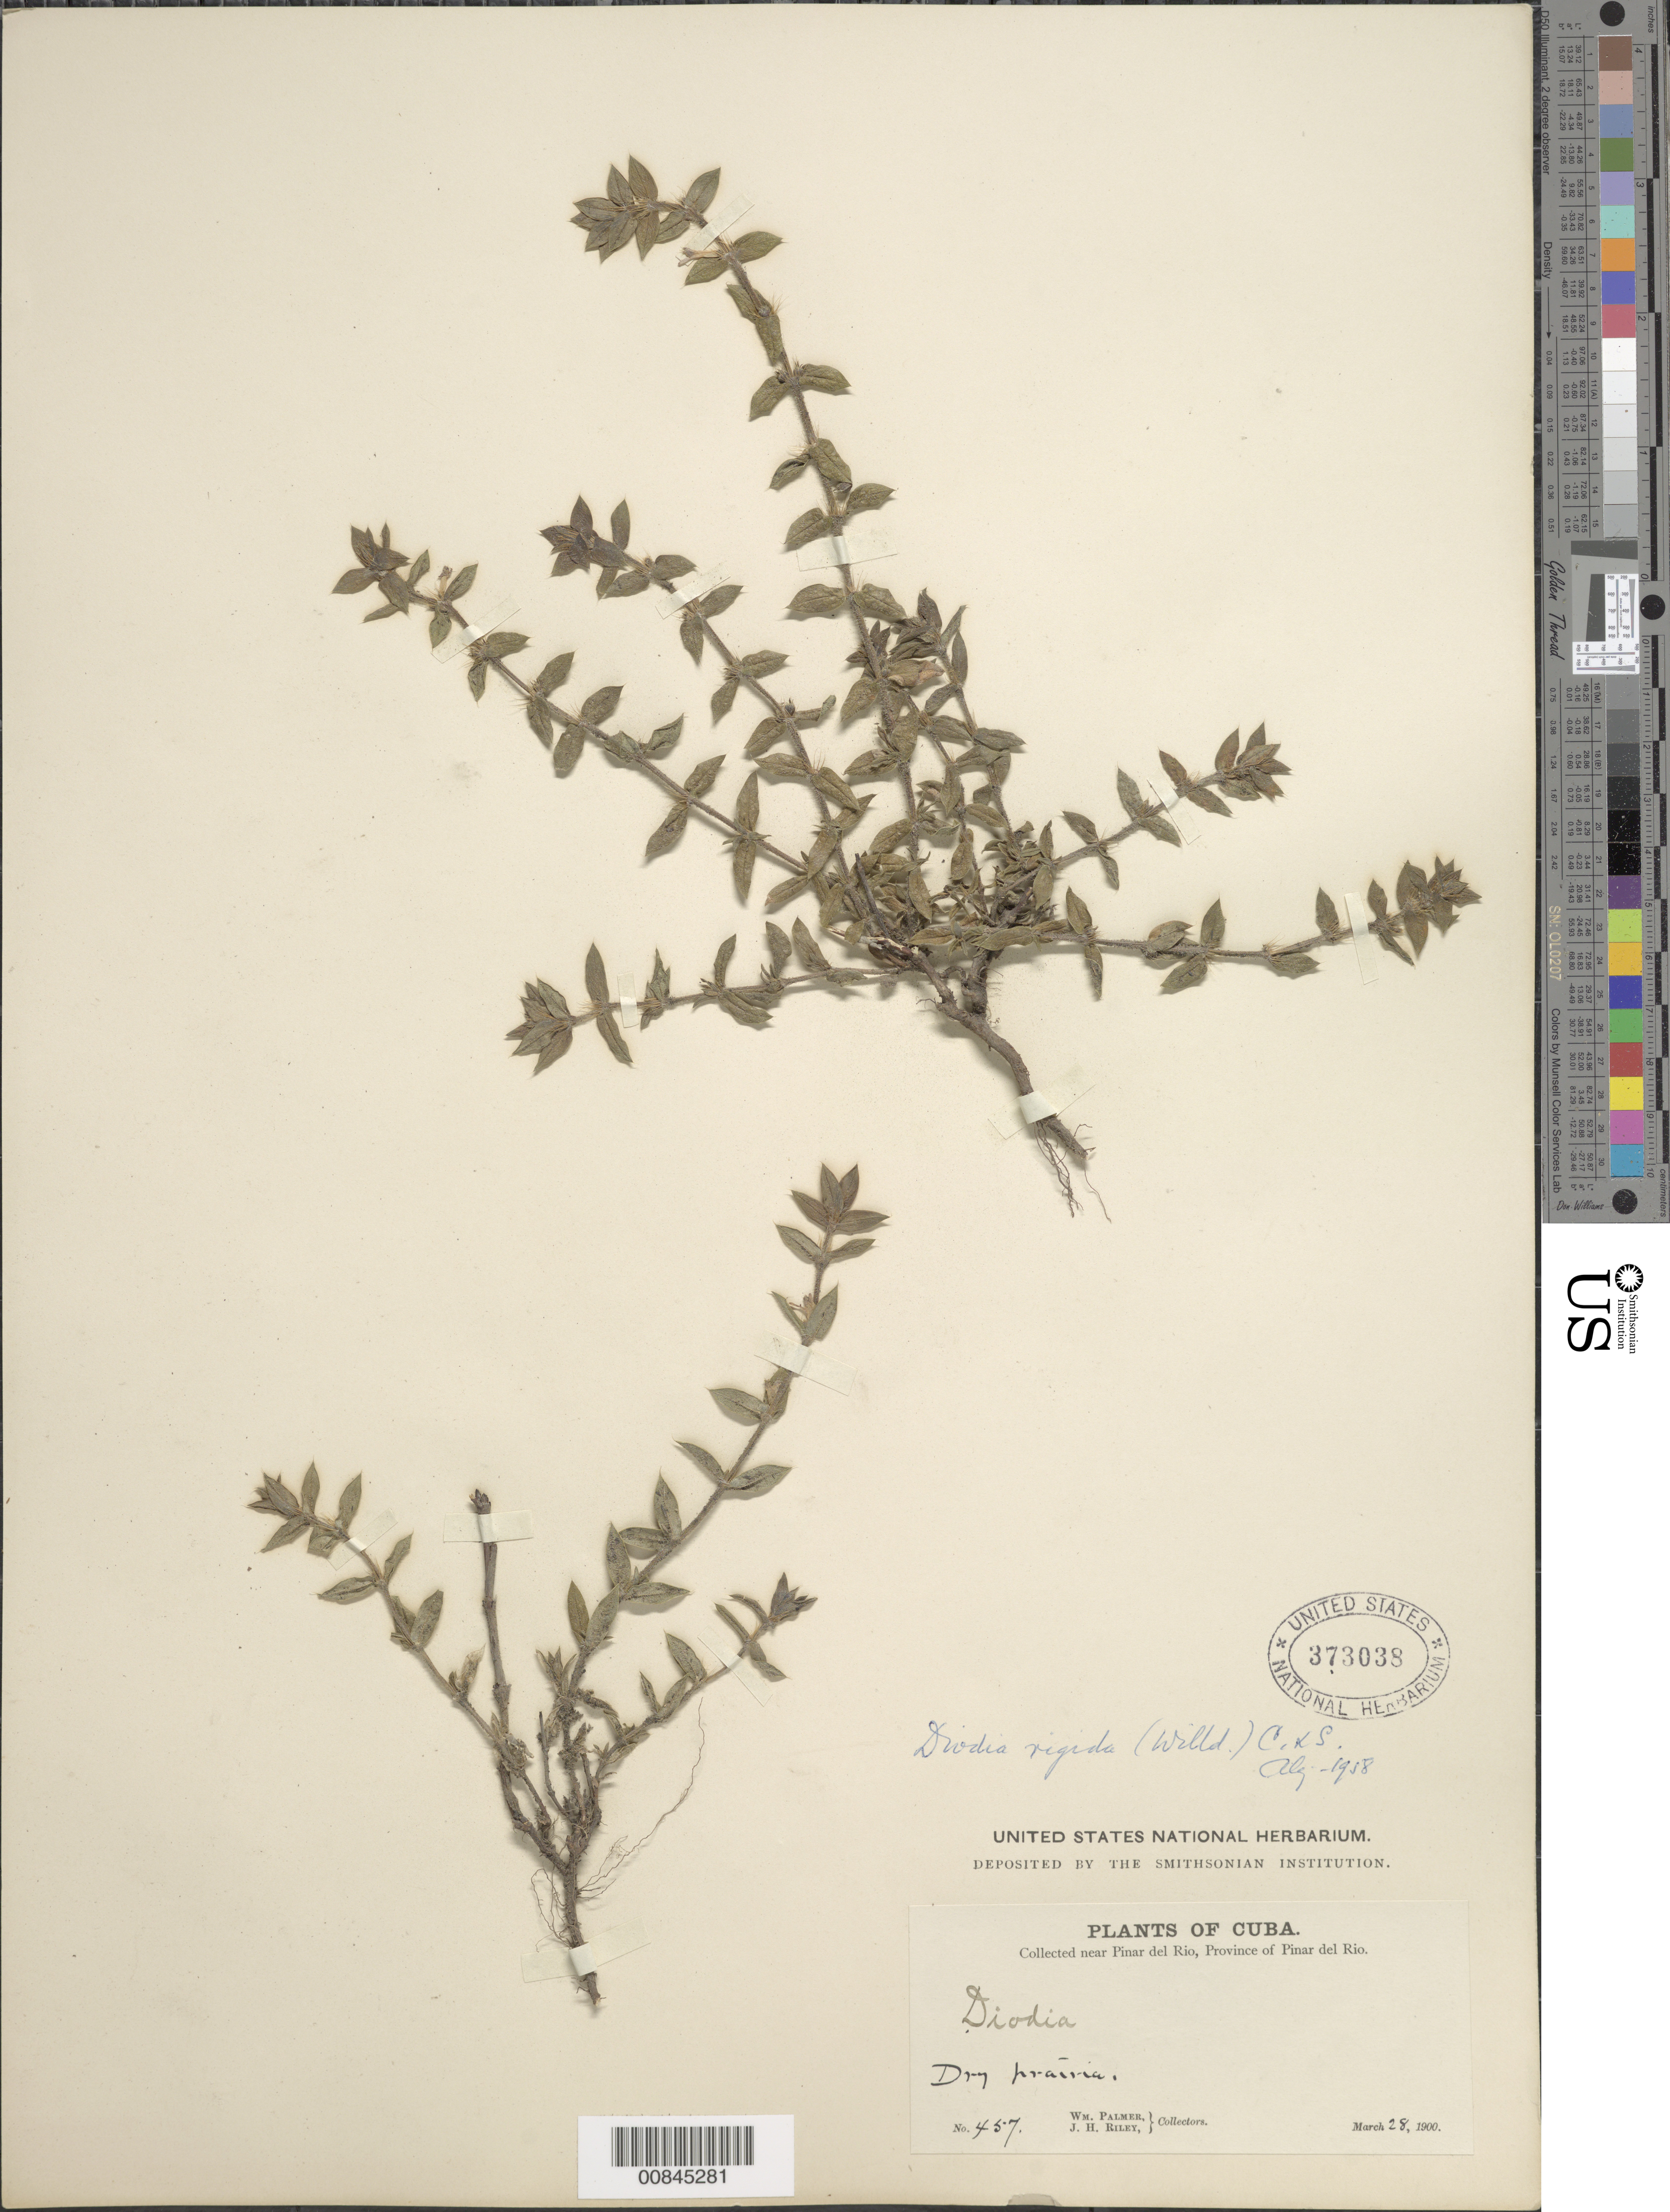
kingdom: Plantae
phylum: Tracheophyta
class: Magnoliopsida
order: Gentianales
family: Rubiaceae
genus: Diodella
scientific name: Diodella apiculata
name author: (Willd. ex Roem. & Schult.) Bacigalupo & E.L. Cabral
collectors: W. Palmer & J. H. Riley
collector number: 457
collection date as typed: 28 Mar 1900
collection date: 1900-03-28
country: Cuba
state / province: Pinar del Río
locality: Near Pinar del Rio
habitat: Dry prairie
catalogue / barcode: US 373038